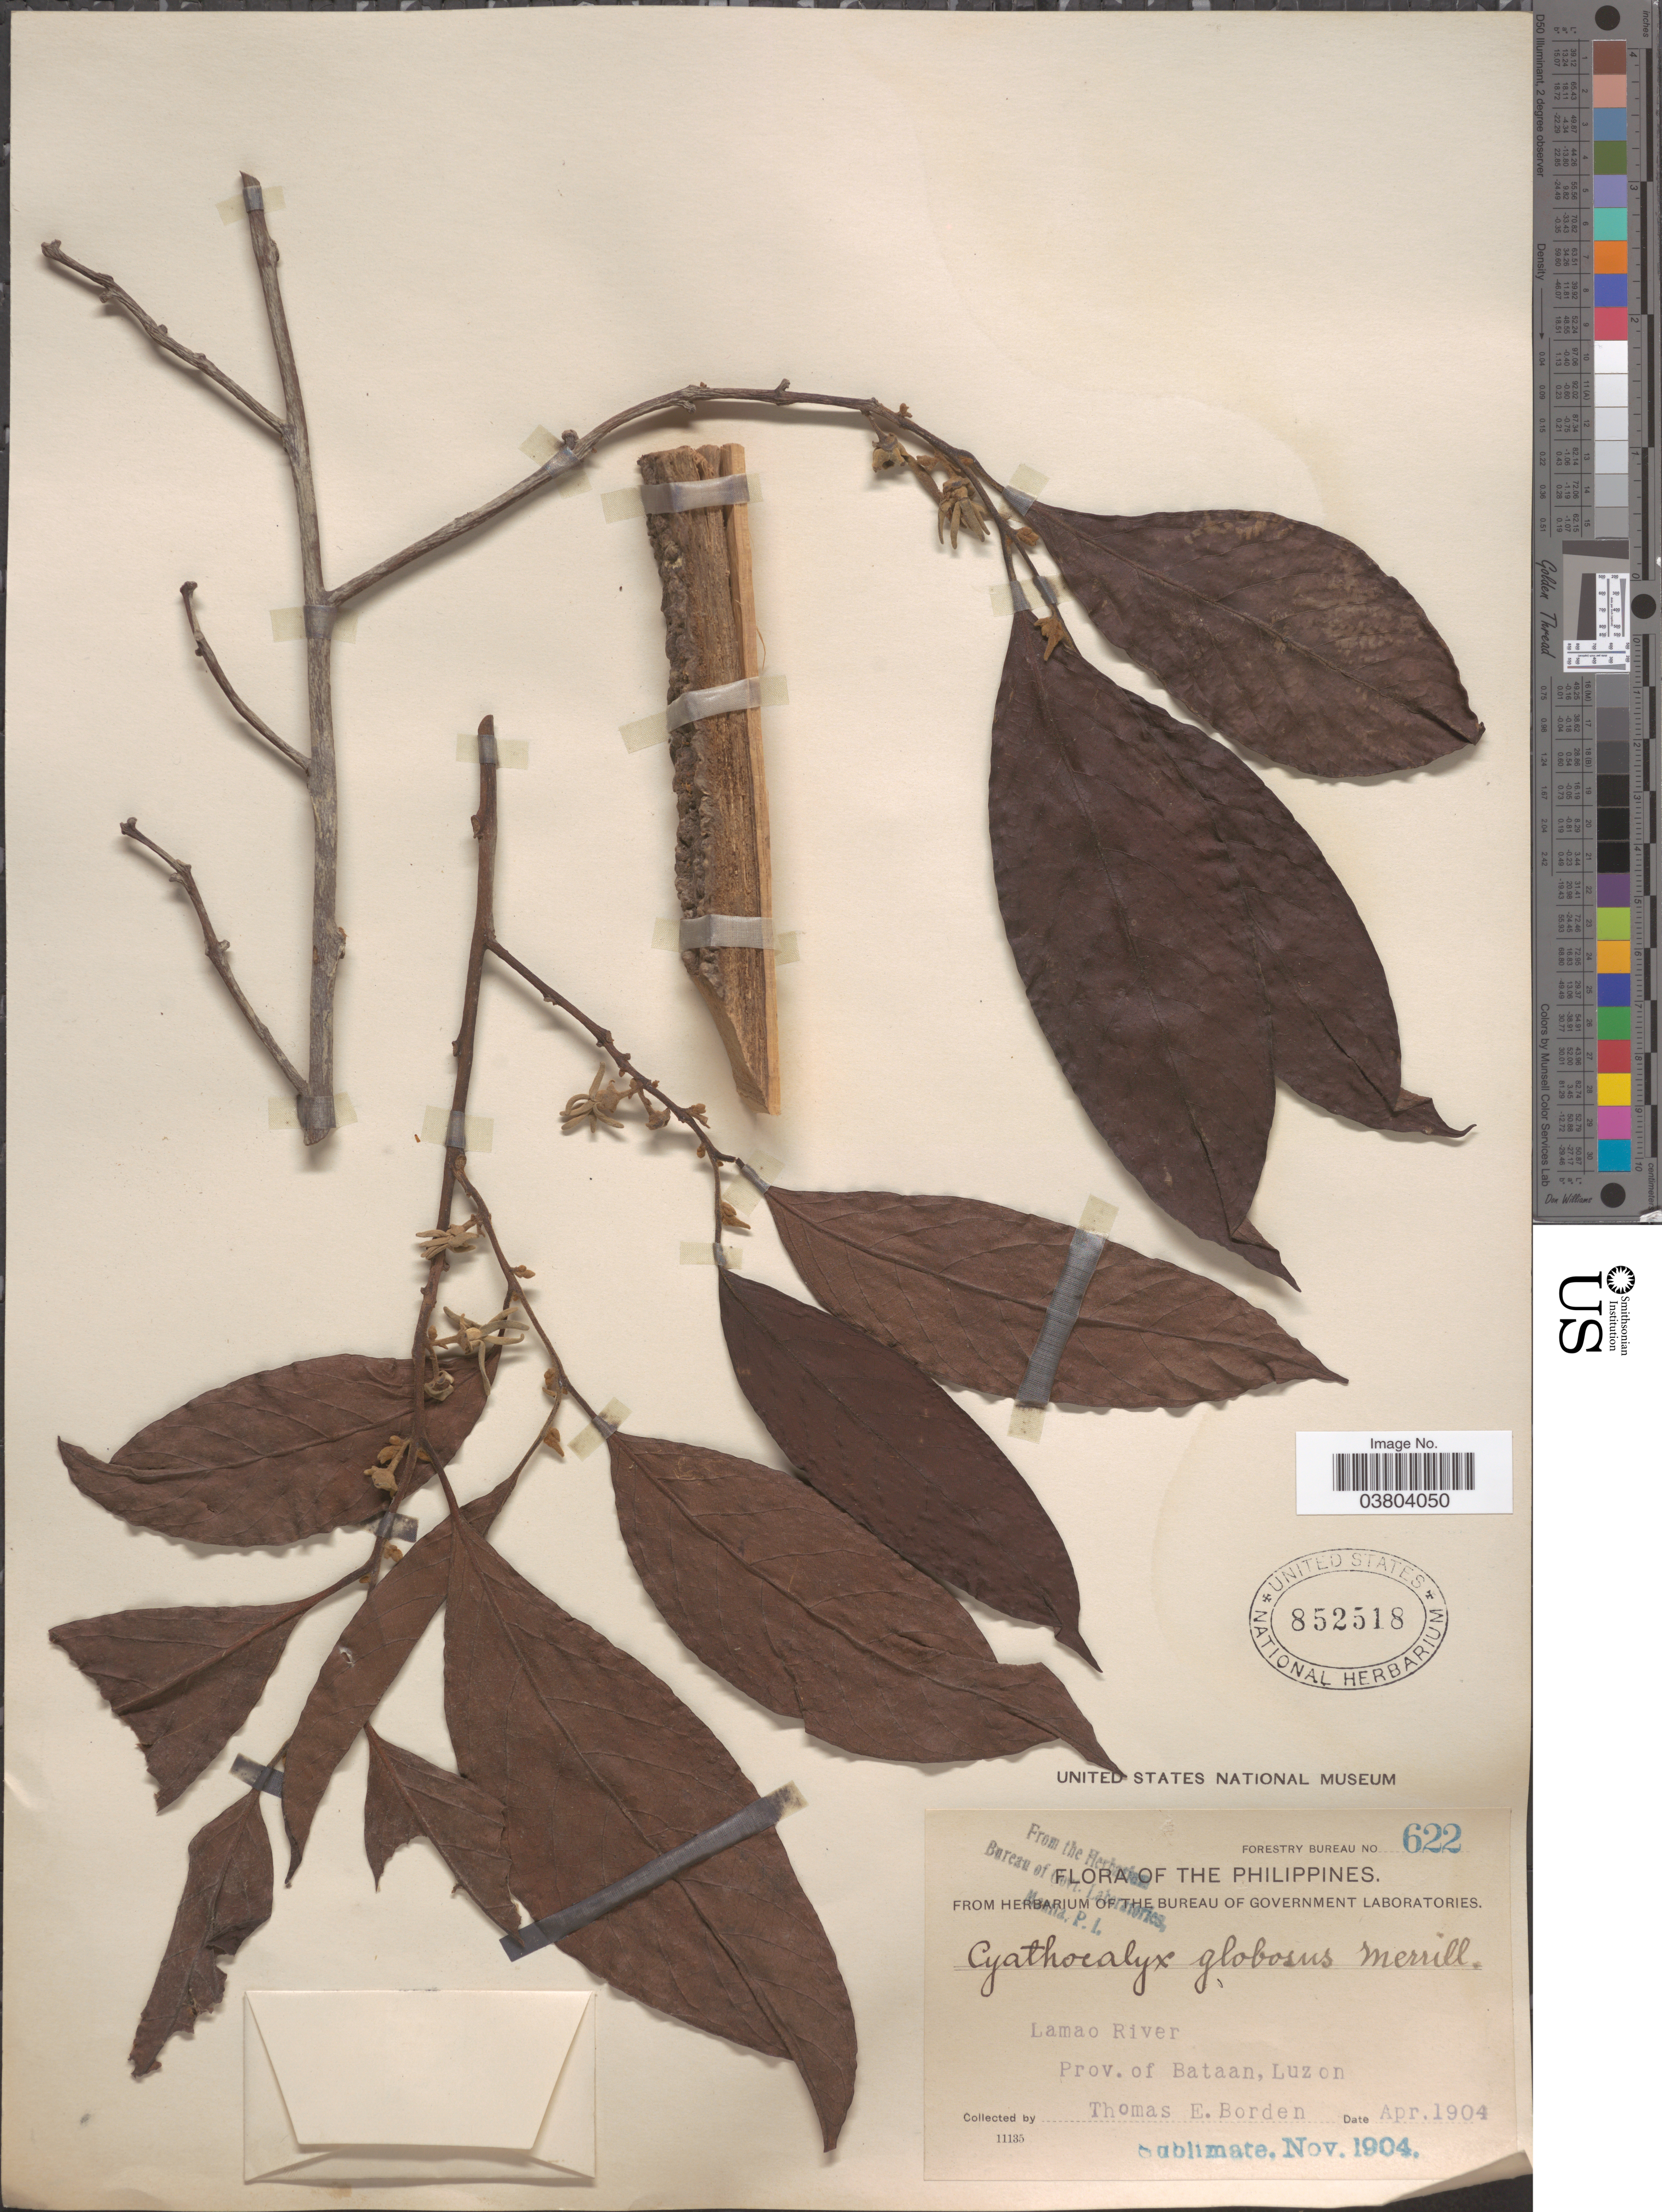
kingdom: Plantae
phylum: Tracheophyta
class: Magnoliopsida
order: Magnoliales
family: Annonaceae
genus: Cyathocalyx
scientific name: Cyathocalyx globosus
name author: Merr.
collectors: T. E. Borden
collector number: Forestry Bureau 622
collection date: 1904-04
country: Philippines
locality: Lamao River, Prov. of Bataan, Luzon.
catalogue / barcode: US 852518